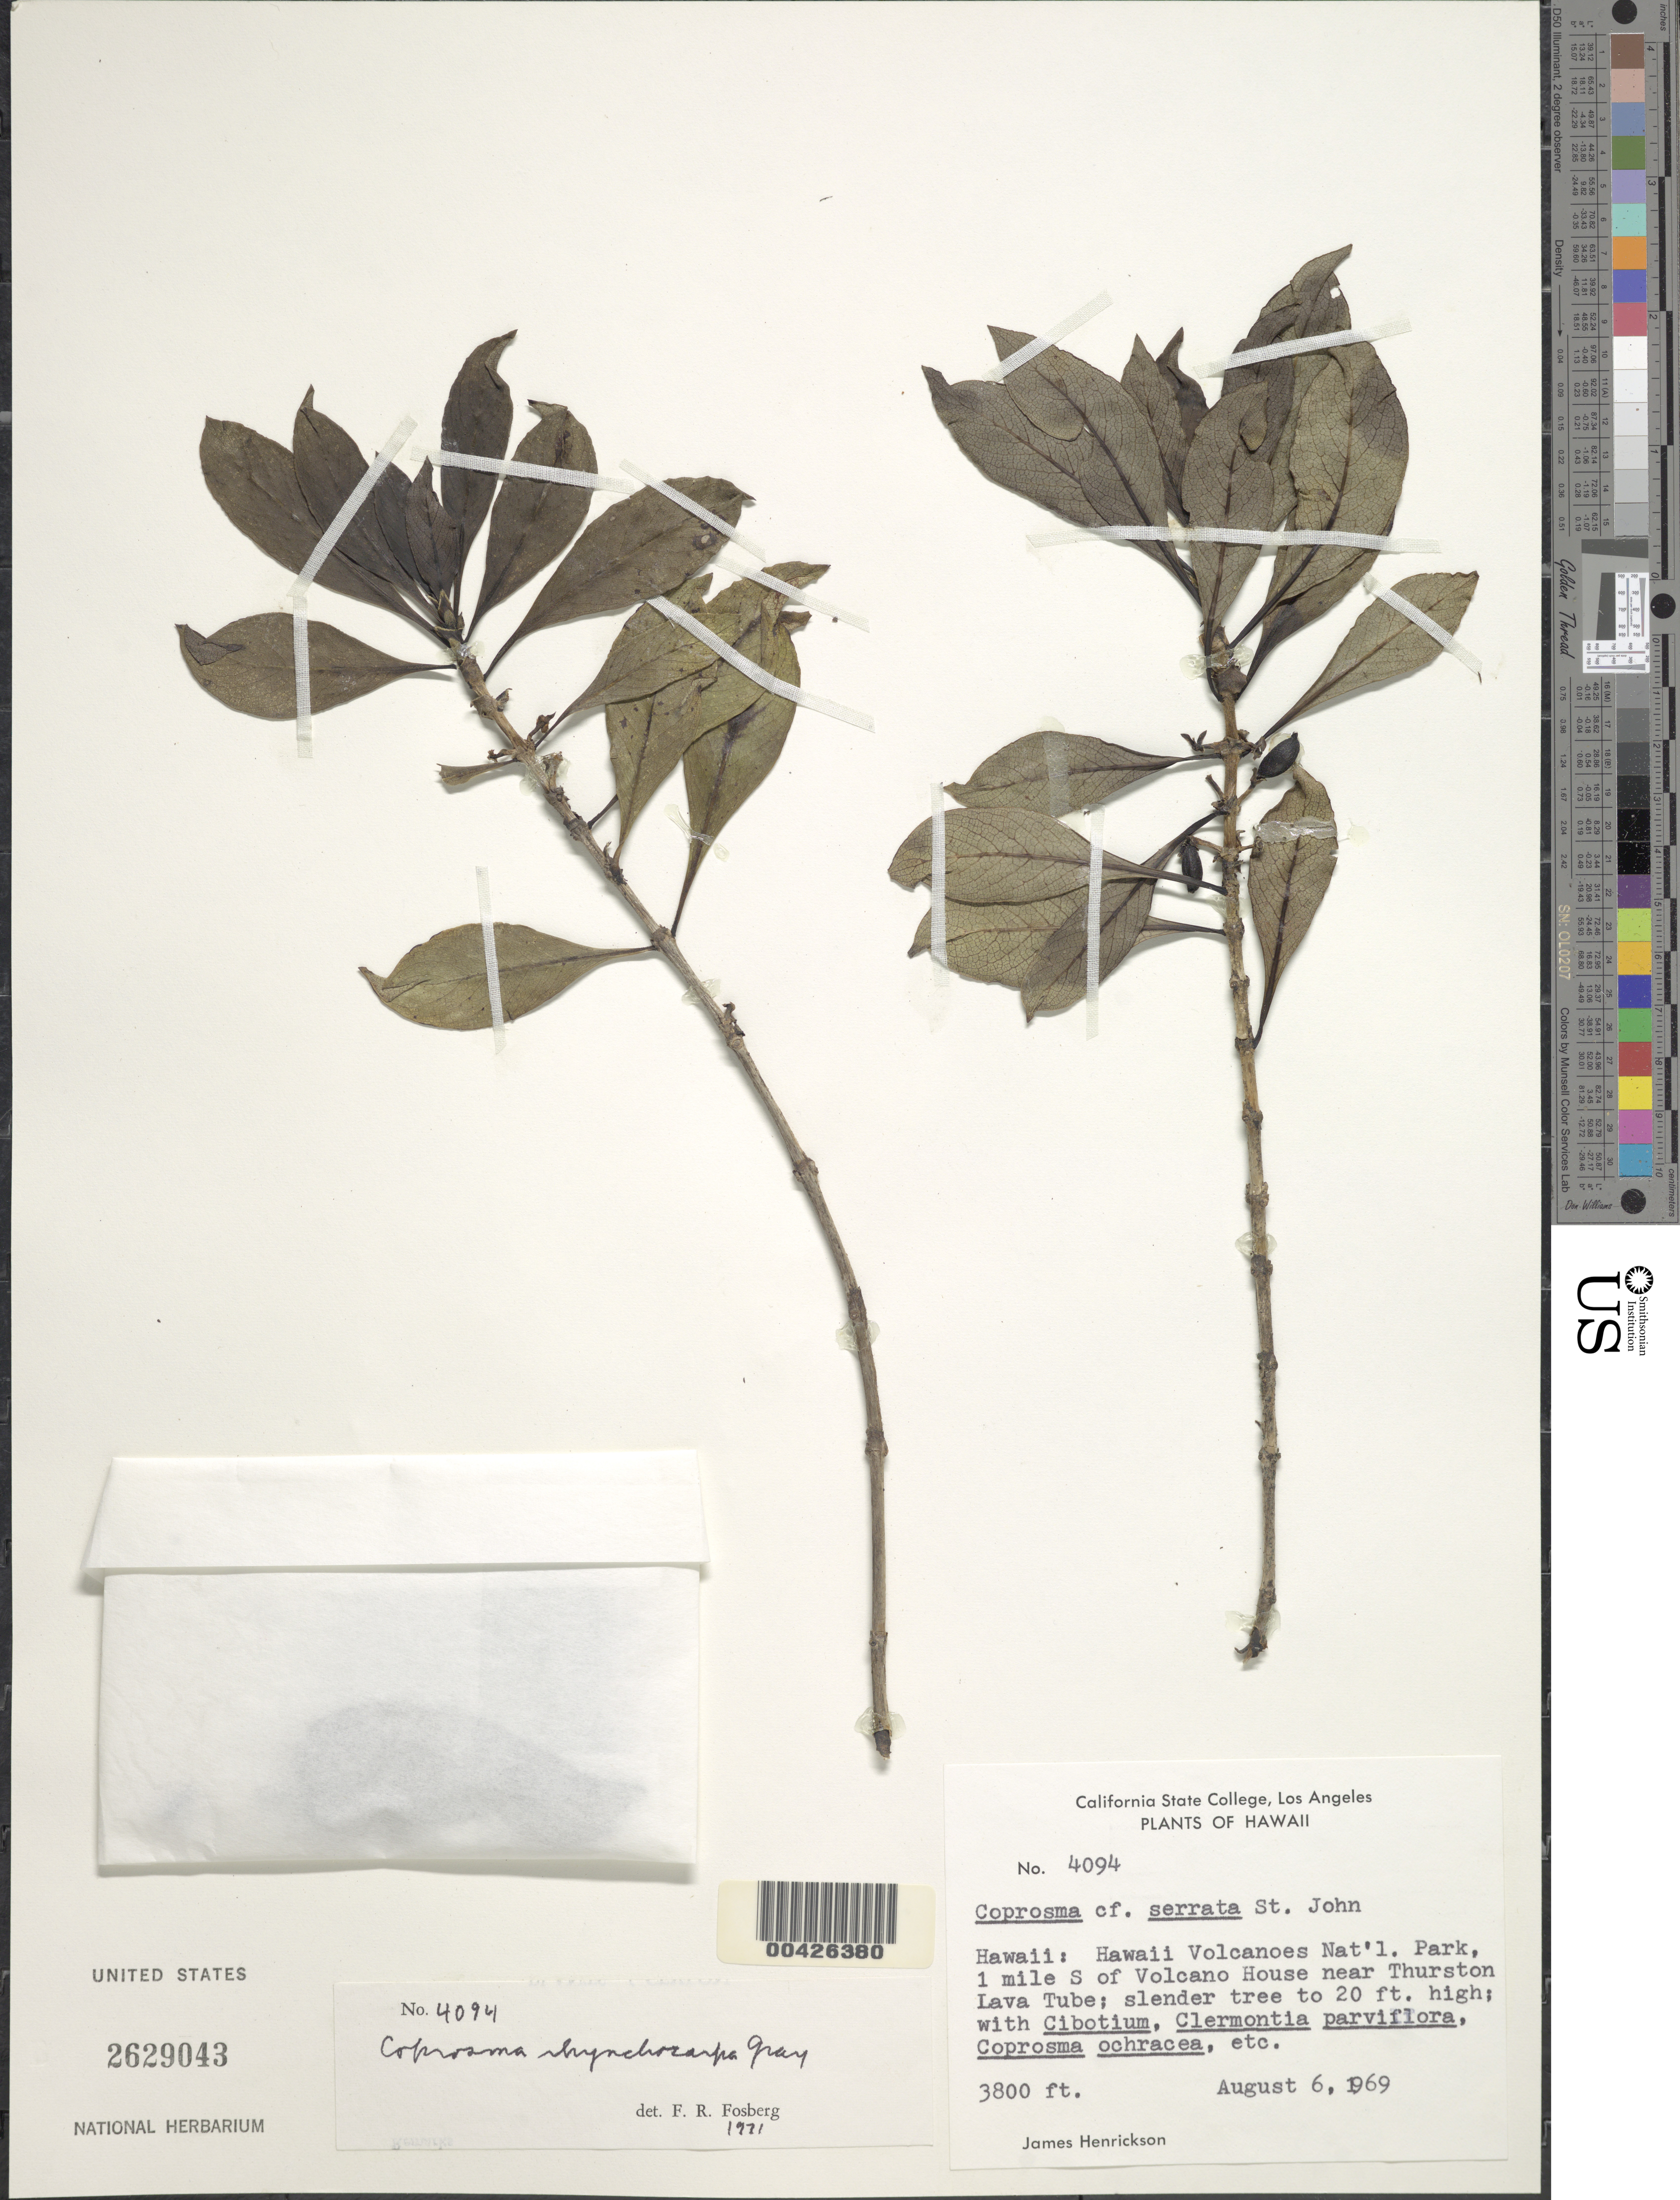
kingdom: Plantae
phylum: Tracheophyta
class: Magnoliopsida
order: Gentianales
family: Rubiaceae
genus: Coprosma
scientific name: Coprosma rhynchocarpa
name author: A. Gray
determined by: Fosberg, F. R.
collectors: J. S. Henrickson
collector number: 4094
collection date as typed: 6 Aug 1969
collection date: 1969-08-06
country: United States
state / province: Hawaii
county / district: Hawaii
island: Hawaii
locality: Hawaii Volcanoes Nat'l Park, 1 mi s of Volcano House near Thurston Lava Tube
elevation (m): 1158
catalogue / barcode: US 2629043